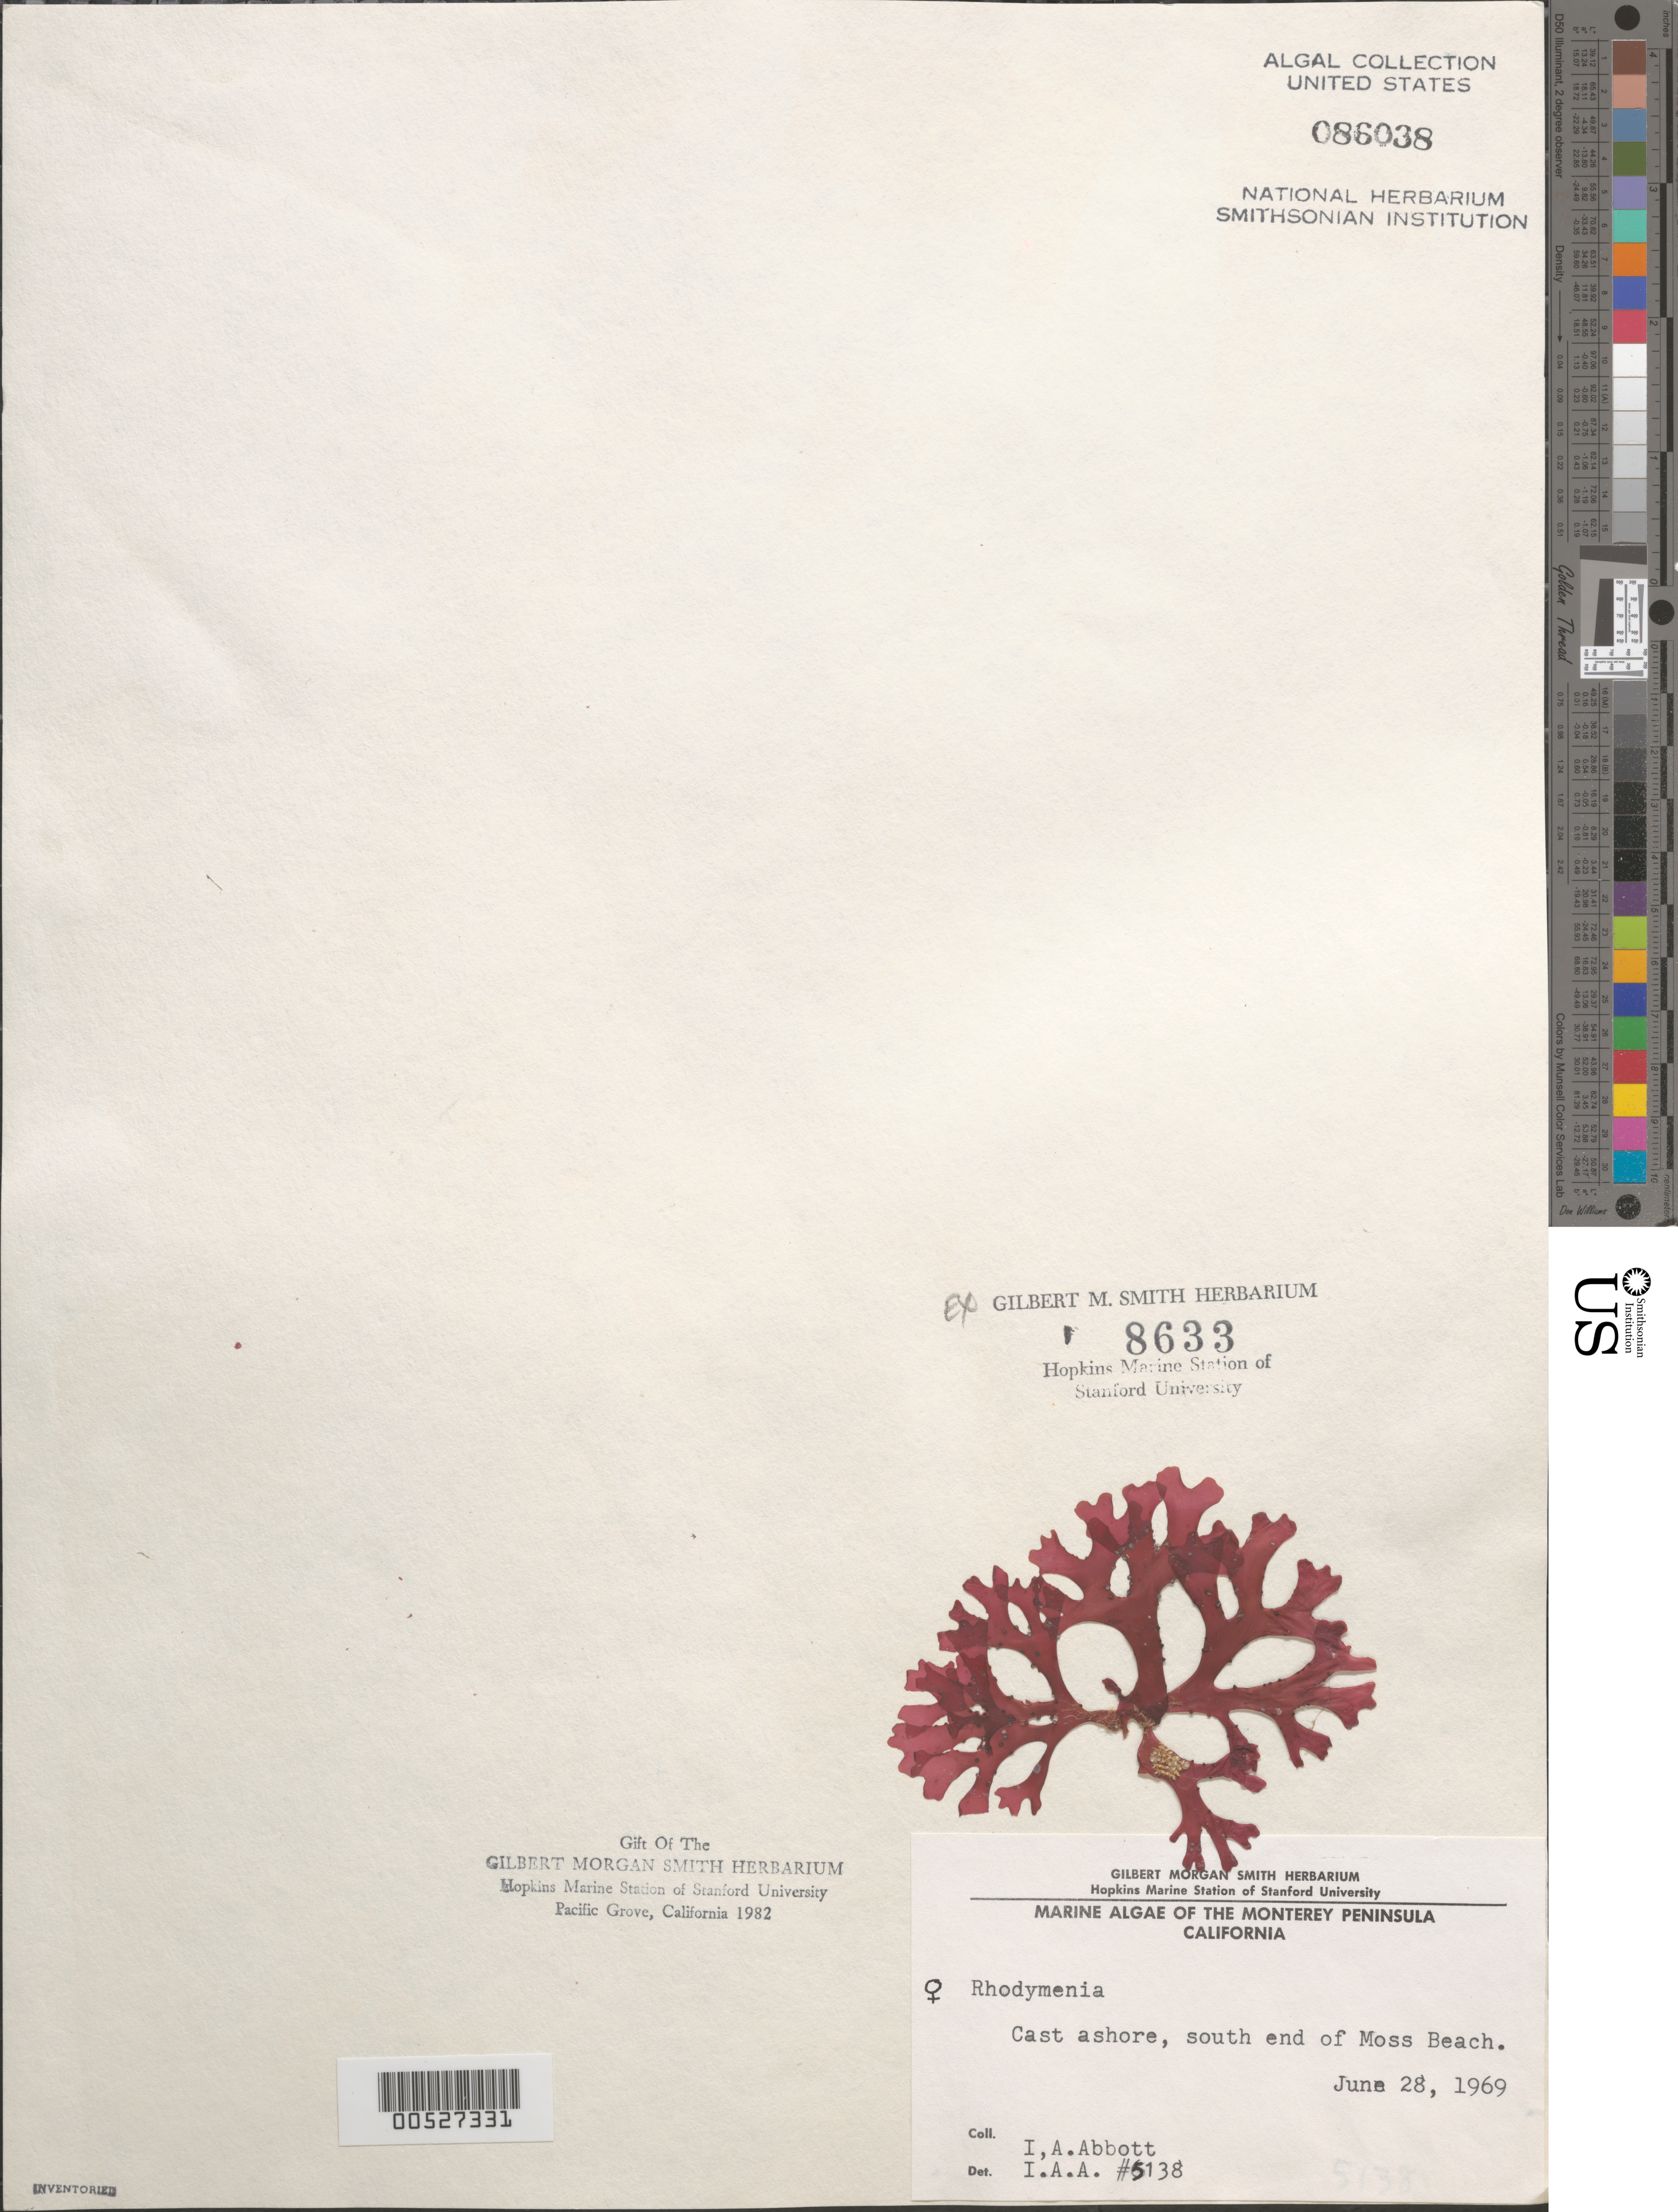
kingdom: Plantae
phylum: Rhodophyta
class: Florideophyceae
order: Rhodymeniales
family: Rhodymeniaceae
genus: Rhodymenia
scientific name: Rhodymenia sp.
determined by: Abbott, Isabella A.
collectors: I. A. Abbott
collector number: IAA 5138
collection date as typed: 28 Jun 1969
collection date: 1969-06-28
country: United States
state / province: California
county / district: Monterey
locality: Moss Beach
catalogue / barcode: US 86038